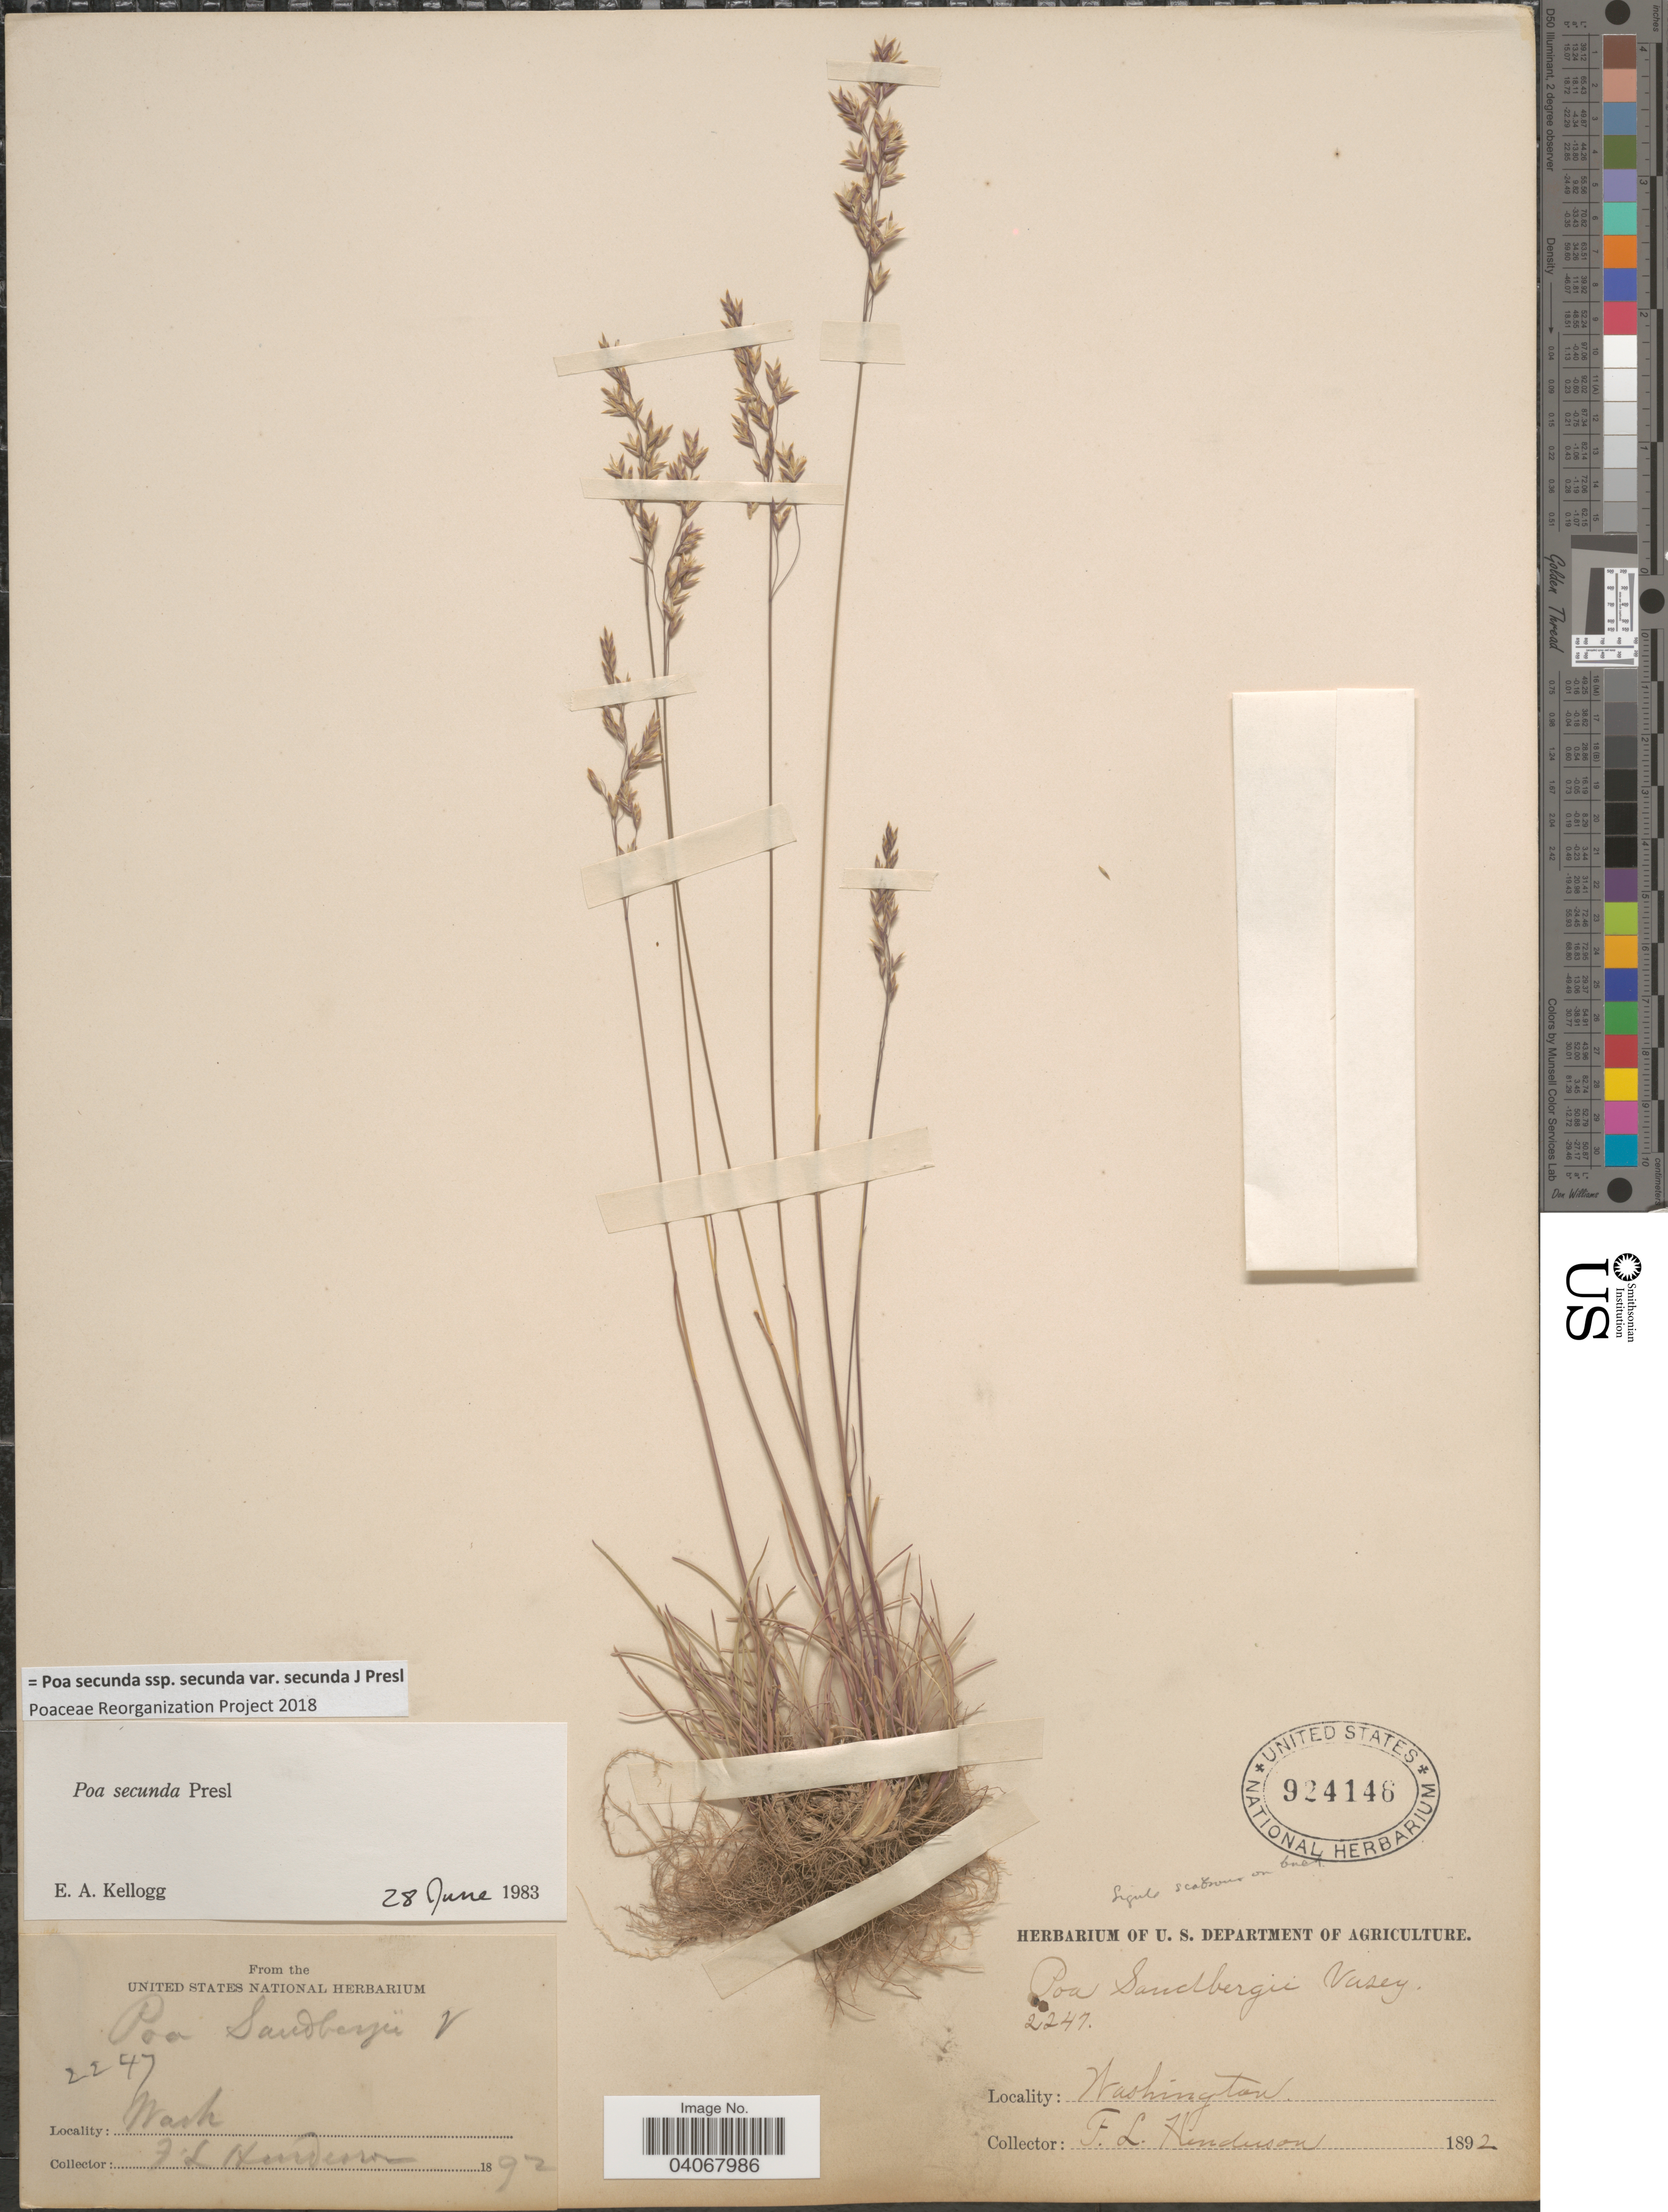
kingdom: Plantae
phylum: Tracheophyta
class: Liliopsida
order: Poales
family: Poaceae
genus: Poa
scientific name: Poa secunda subsp. secunda var. secunda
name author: J. Presl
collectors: F. Henderson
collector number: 2247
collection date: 1892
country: United States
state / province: Washington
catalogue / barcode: US 924146